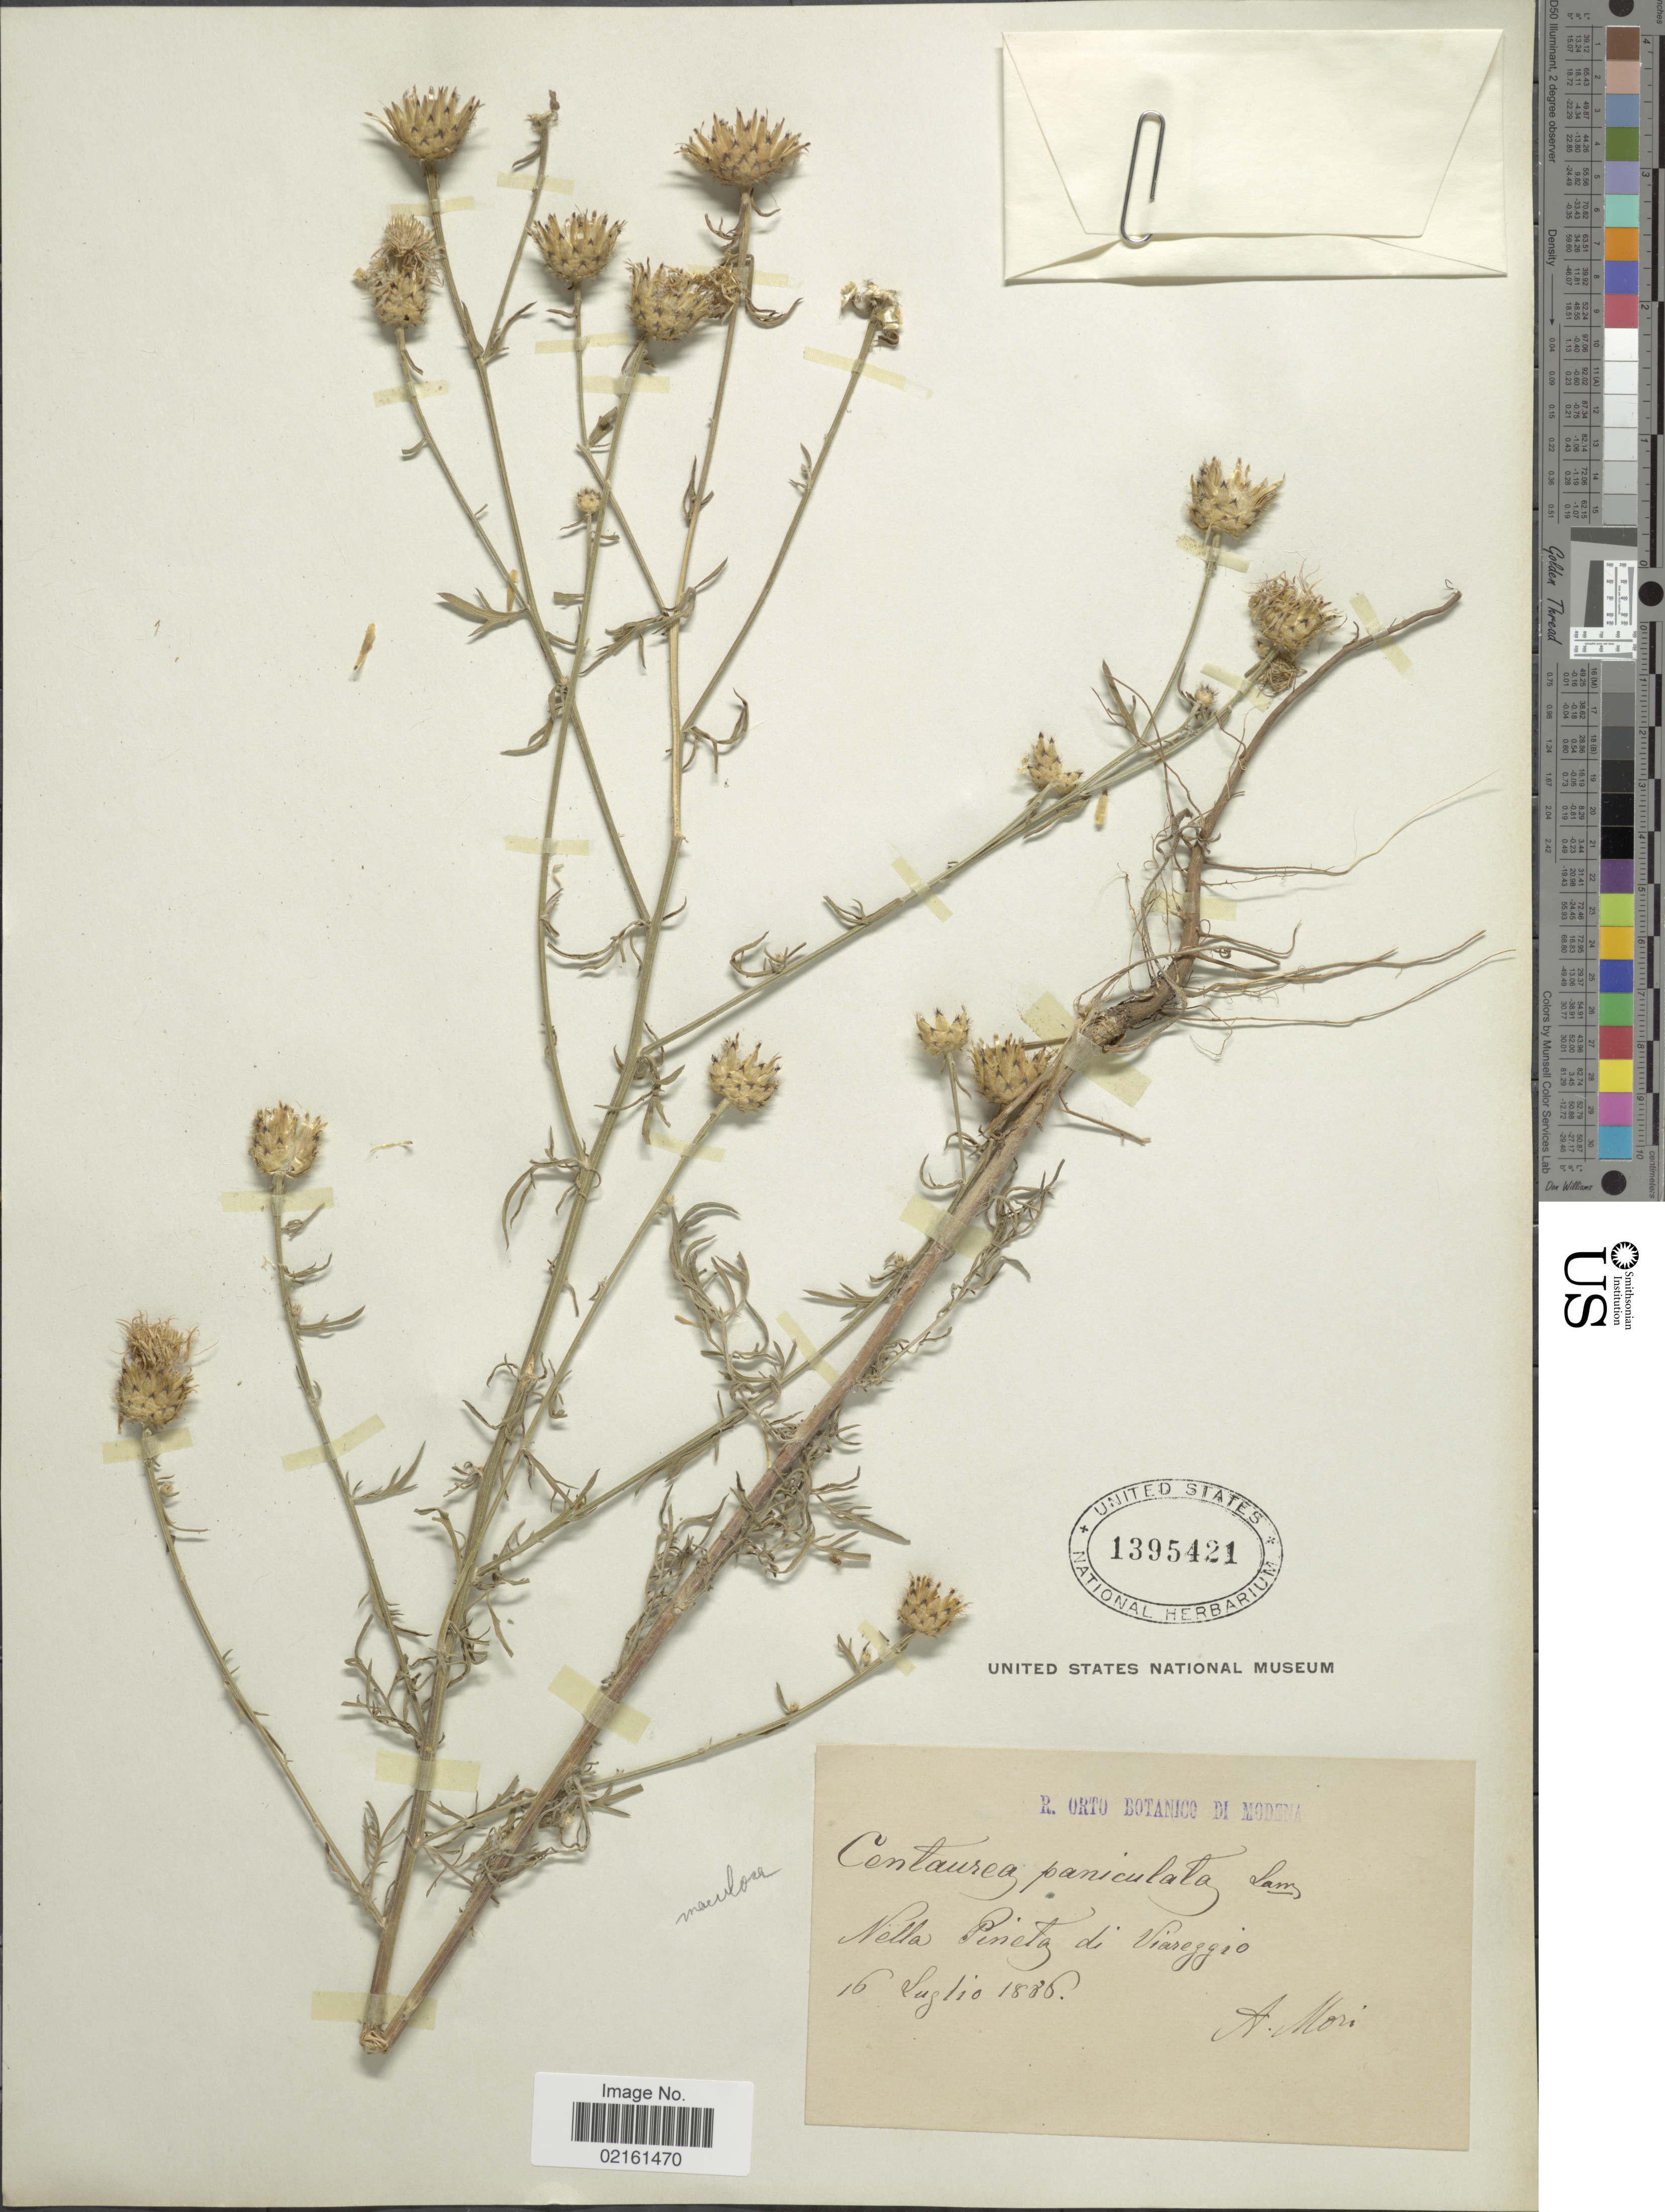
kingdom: Plantae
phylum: Tracheophyta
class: Magnoliopsida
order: Asterales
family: Asteraceae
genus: Centaurea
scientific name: Centaurea paniculata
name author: L.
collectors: A. Mori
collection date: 1885-07-16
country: Italy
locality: Nella Pineta di Viareggio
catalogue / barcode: US 1395421